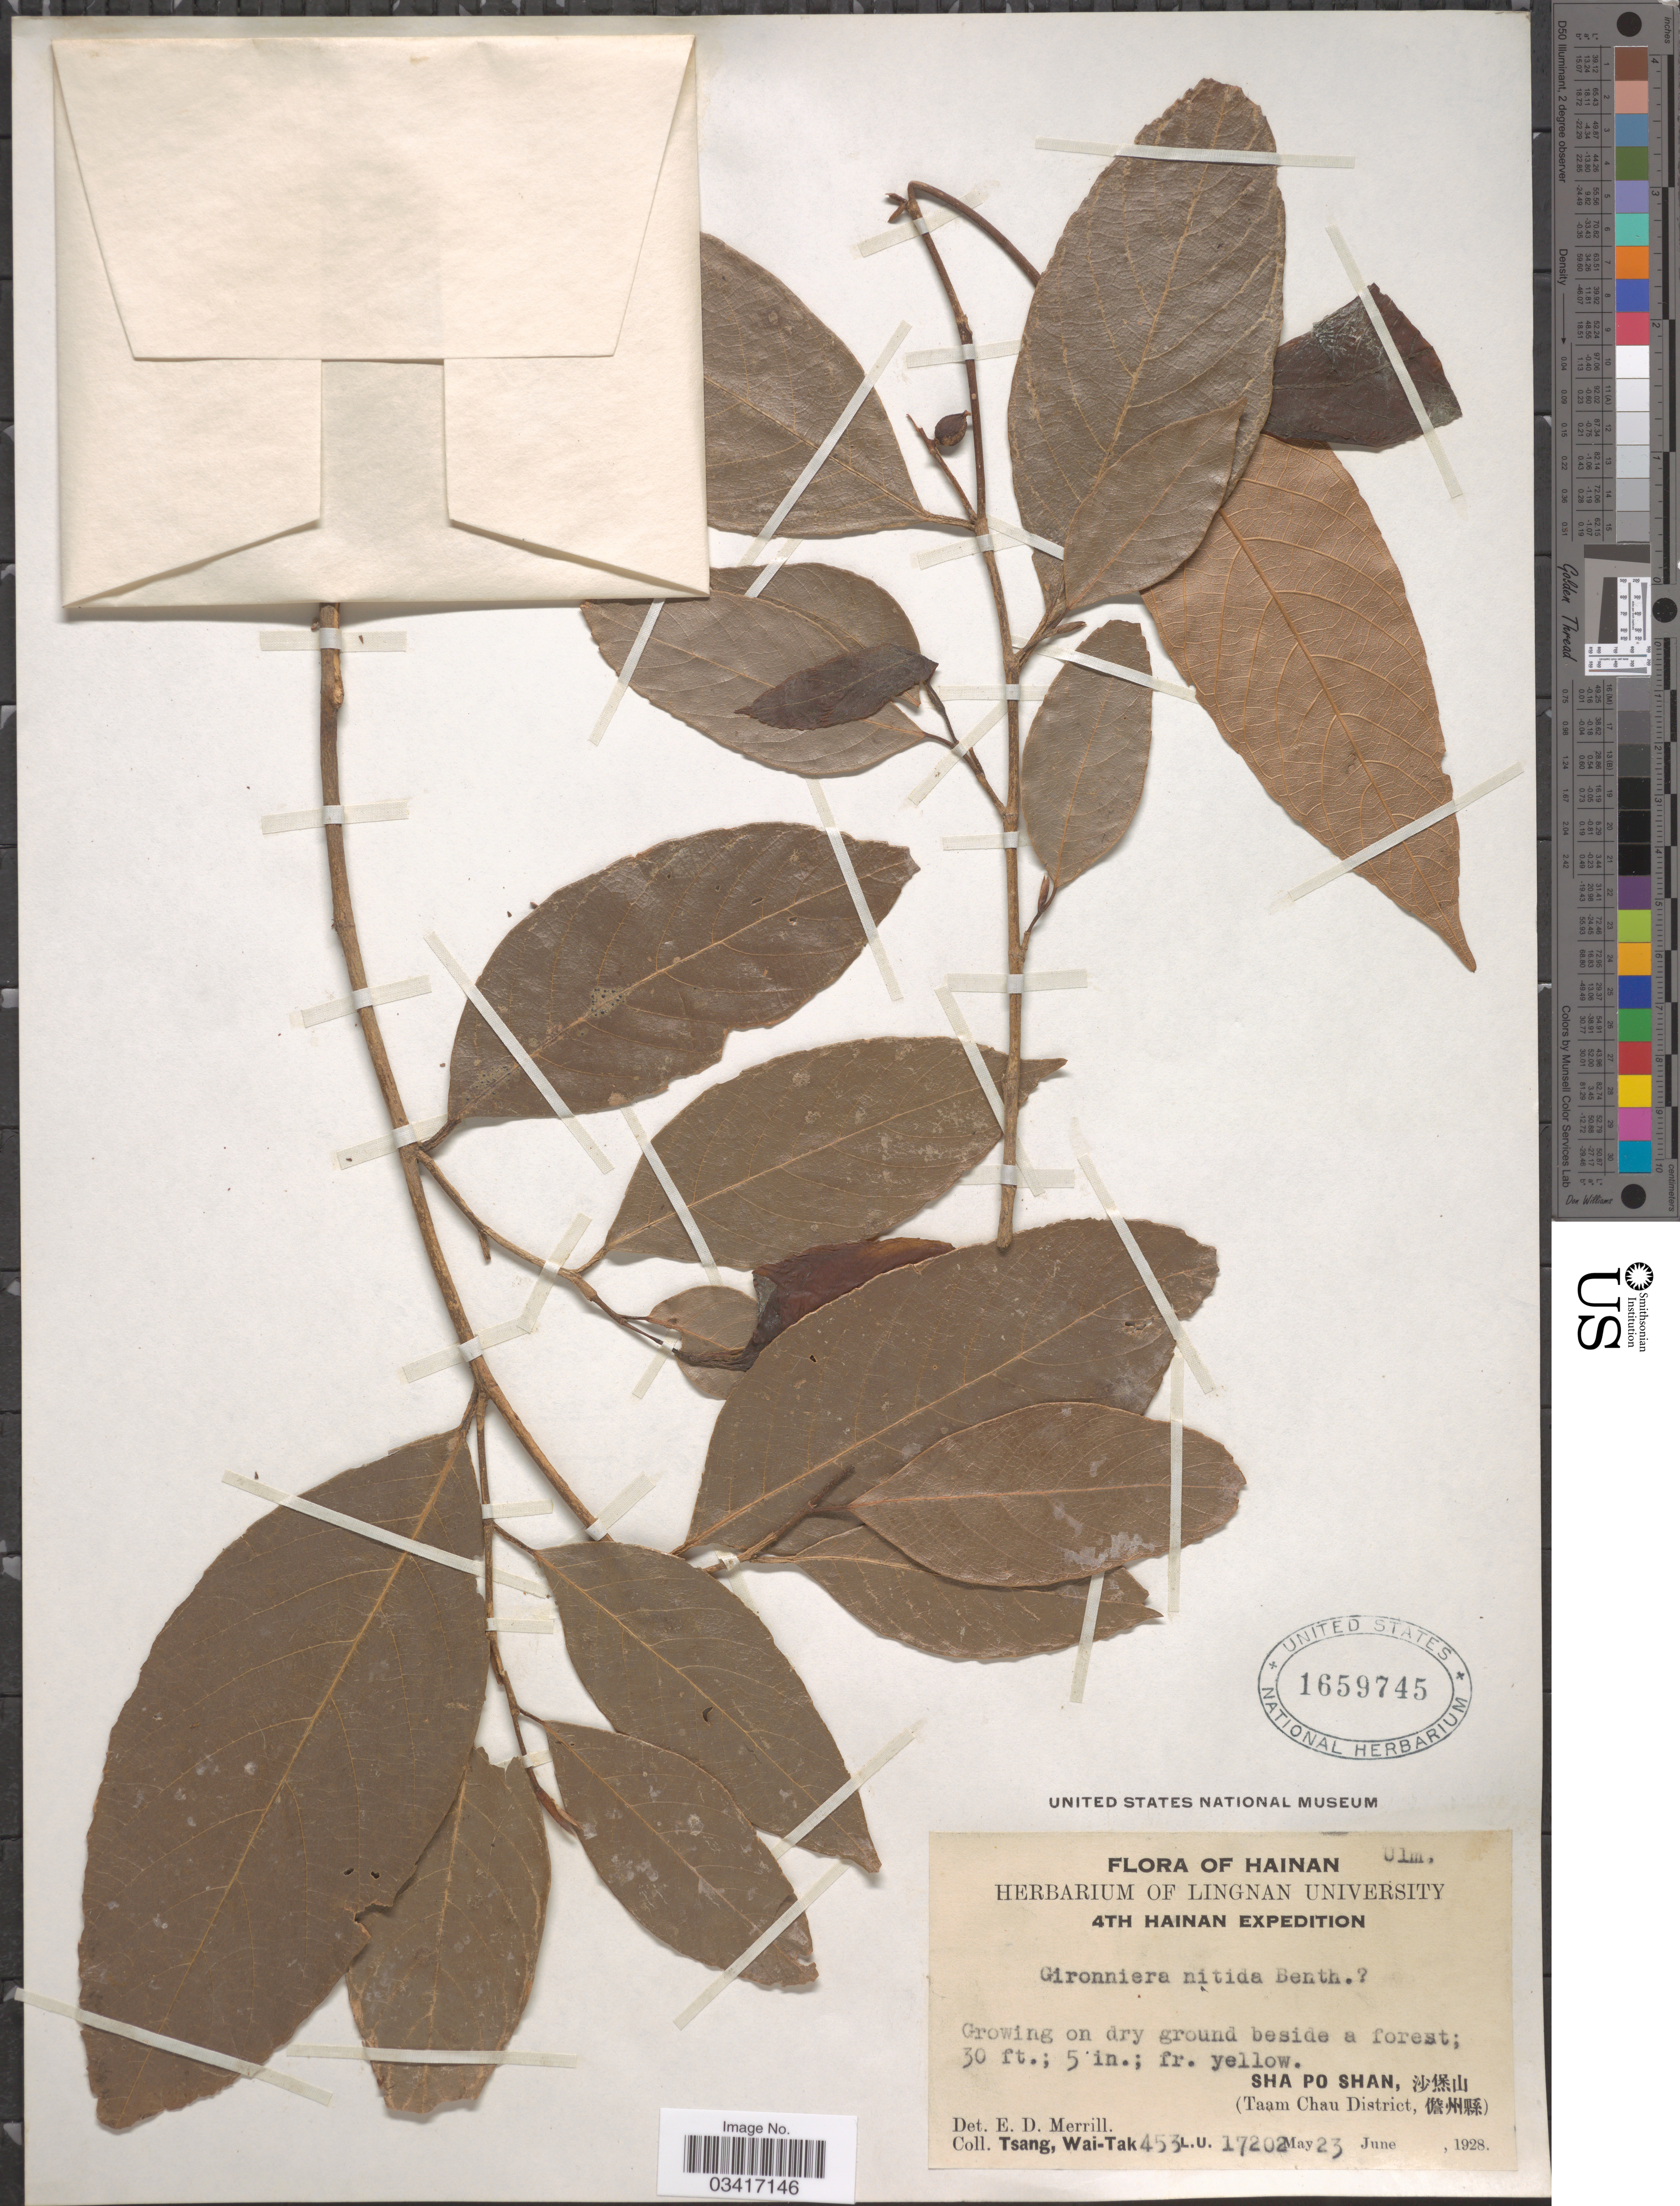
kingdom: Plantae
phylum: Tracheophyta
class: Magnoliopsida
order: Rosales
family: Cannabaceae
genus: Gironniera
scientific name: Gironniera nitida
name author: Benth.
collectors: W. T. Tsang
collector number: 453L.U.17202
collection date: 1928-06-23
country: China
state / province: Hainan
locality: Sha Po Shan, X. (Taam Chau District, X).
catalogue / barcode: US 1659745